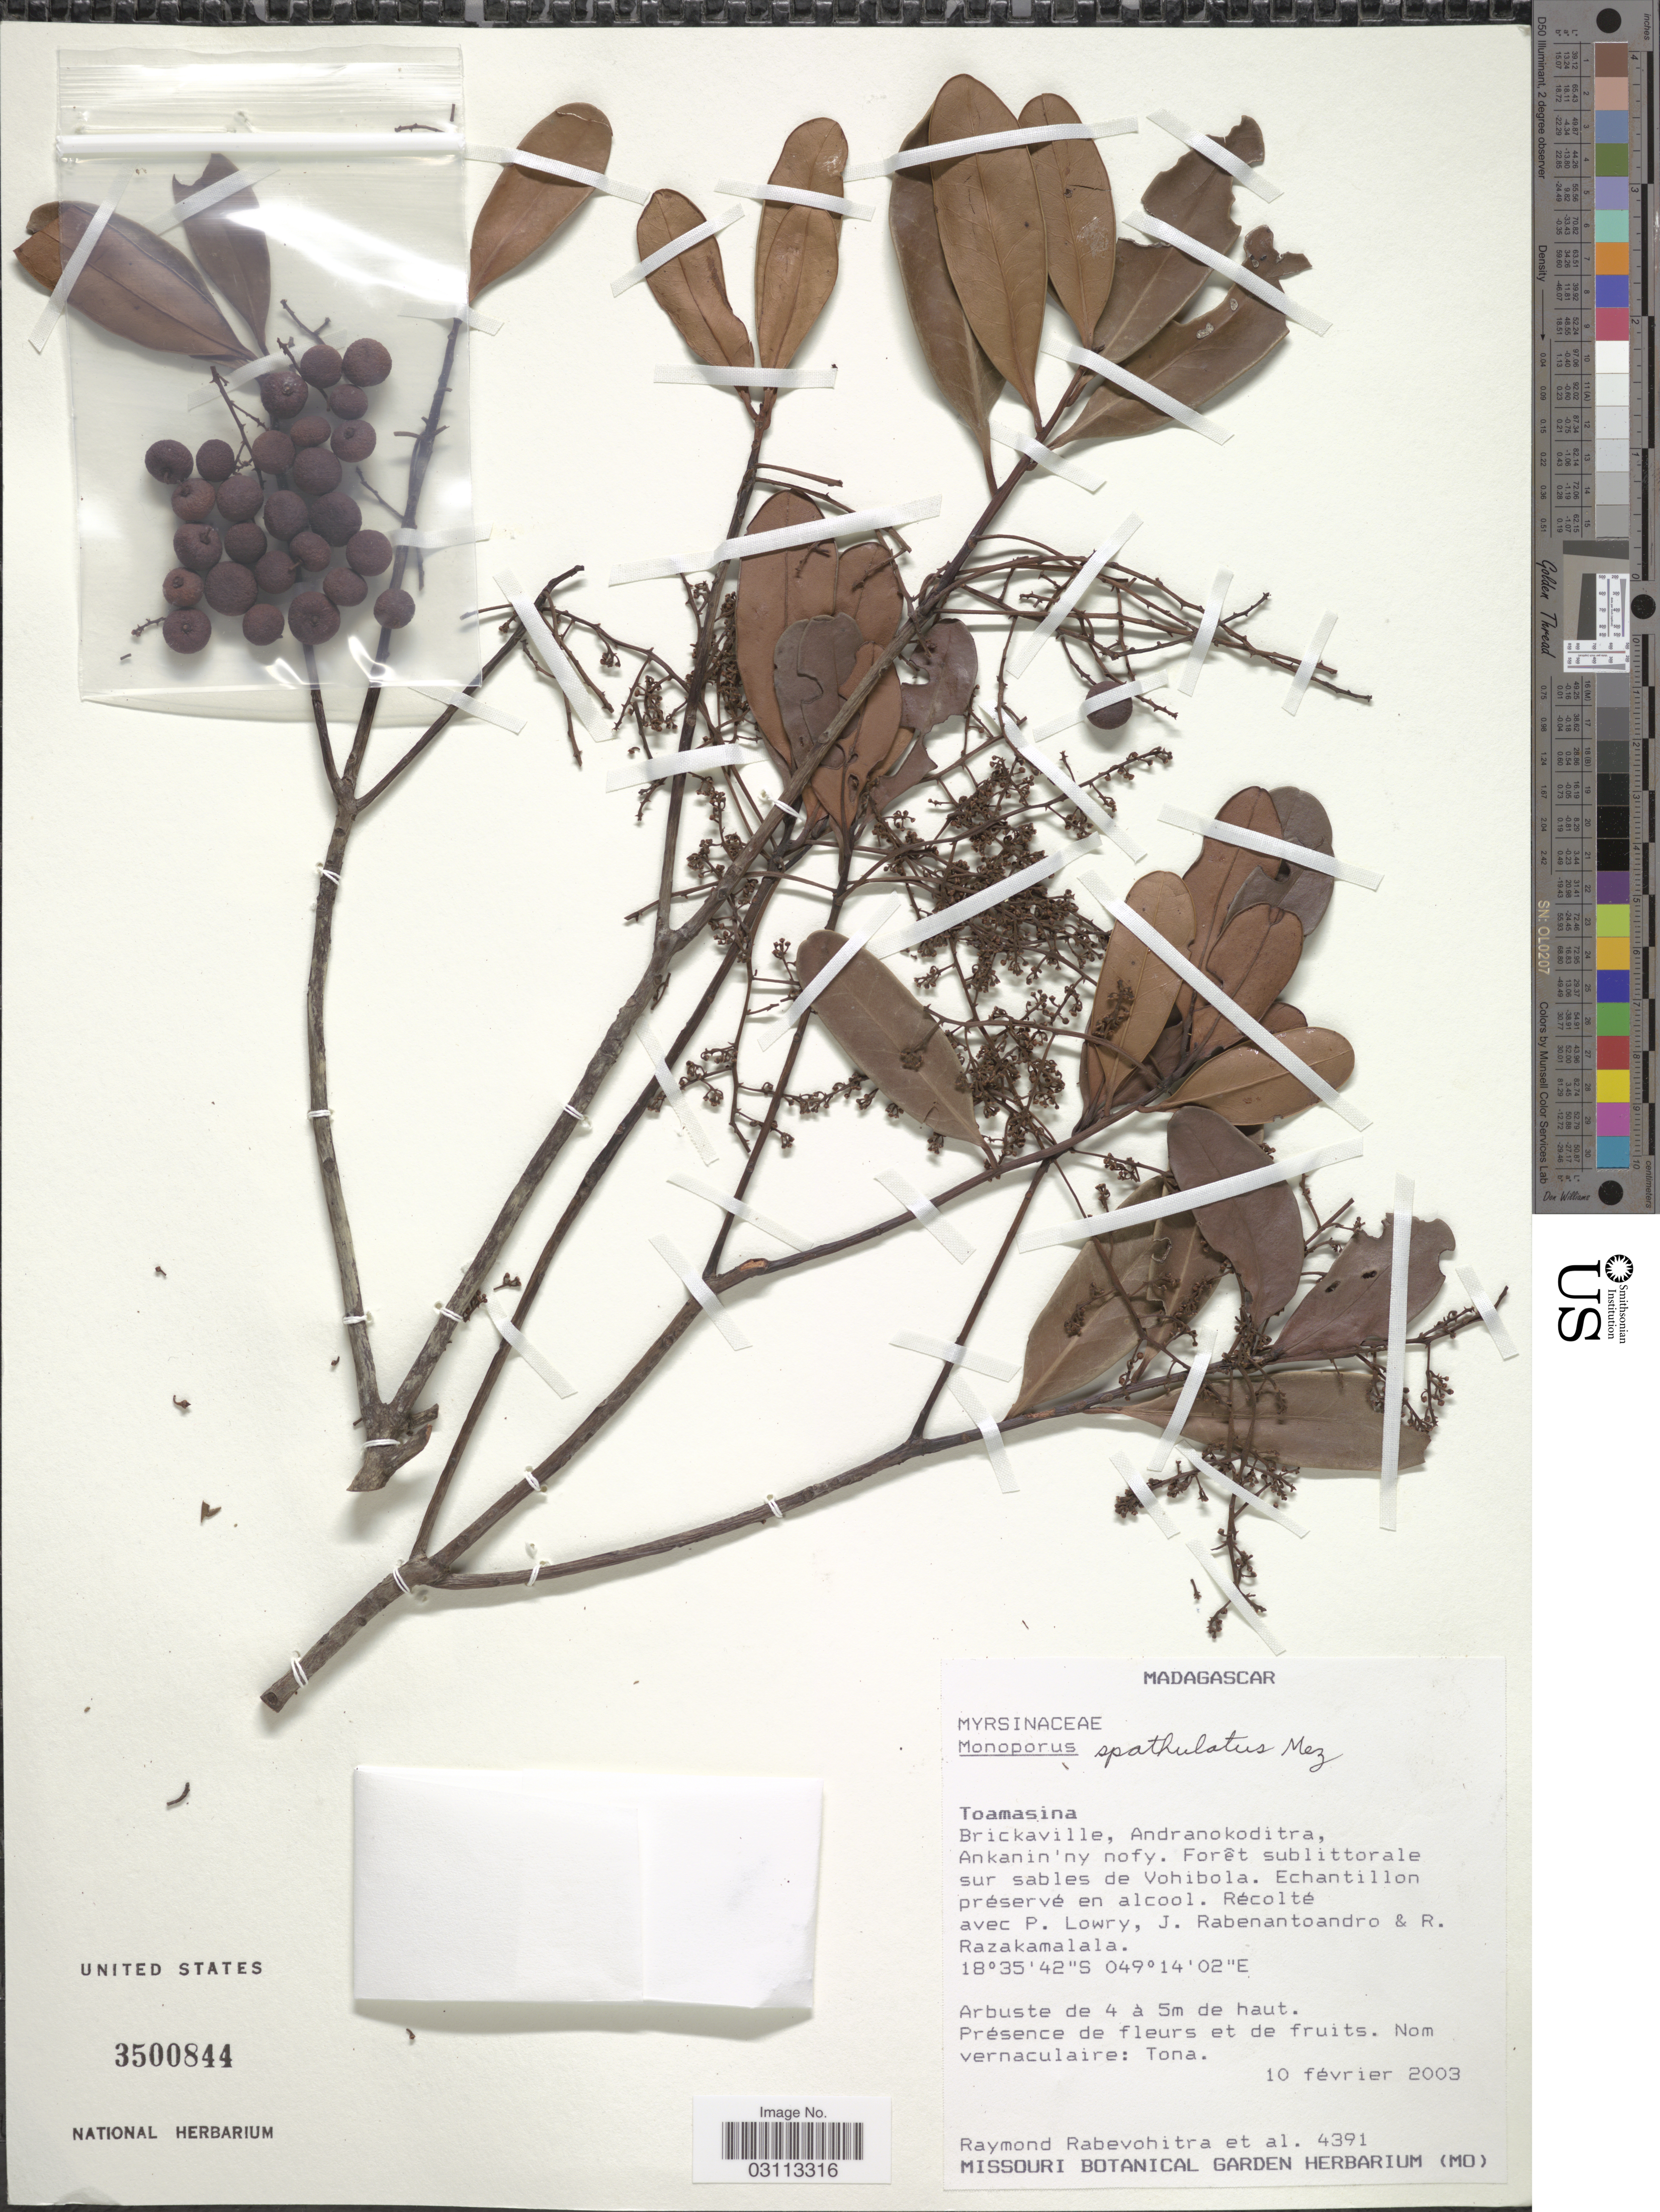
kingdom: Plantae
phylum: Tracheophyta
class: Magnoliopsida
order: Ericales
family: Primulaceae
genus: Monoporus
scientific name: Monoporus spathulatus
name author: Mez in Engl.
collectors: R. Rabevohitra, P. Lowry, J. Rabenantoandro & R. Razakamalala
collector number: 4391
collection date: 2003-02-10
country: Madagascar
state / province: Atsinanana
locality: Brickaville, Andranokoditra, Ankanin'ny nofy.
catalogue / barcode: US 3500844